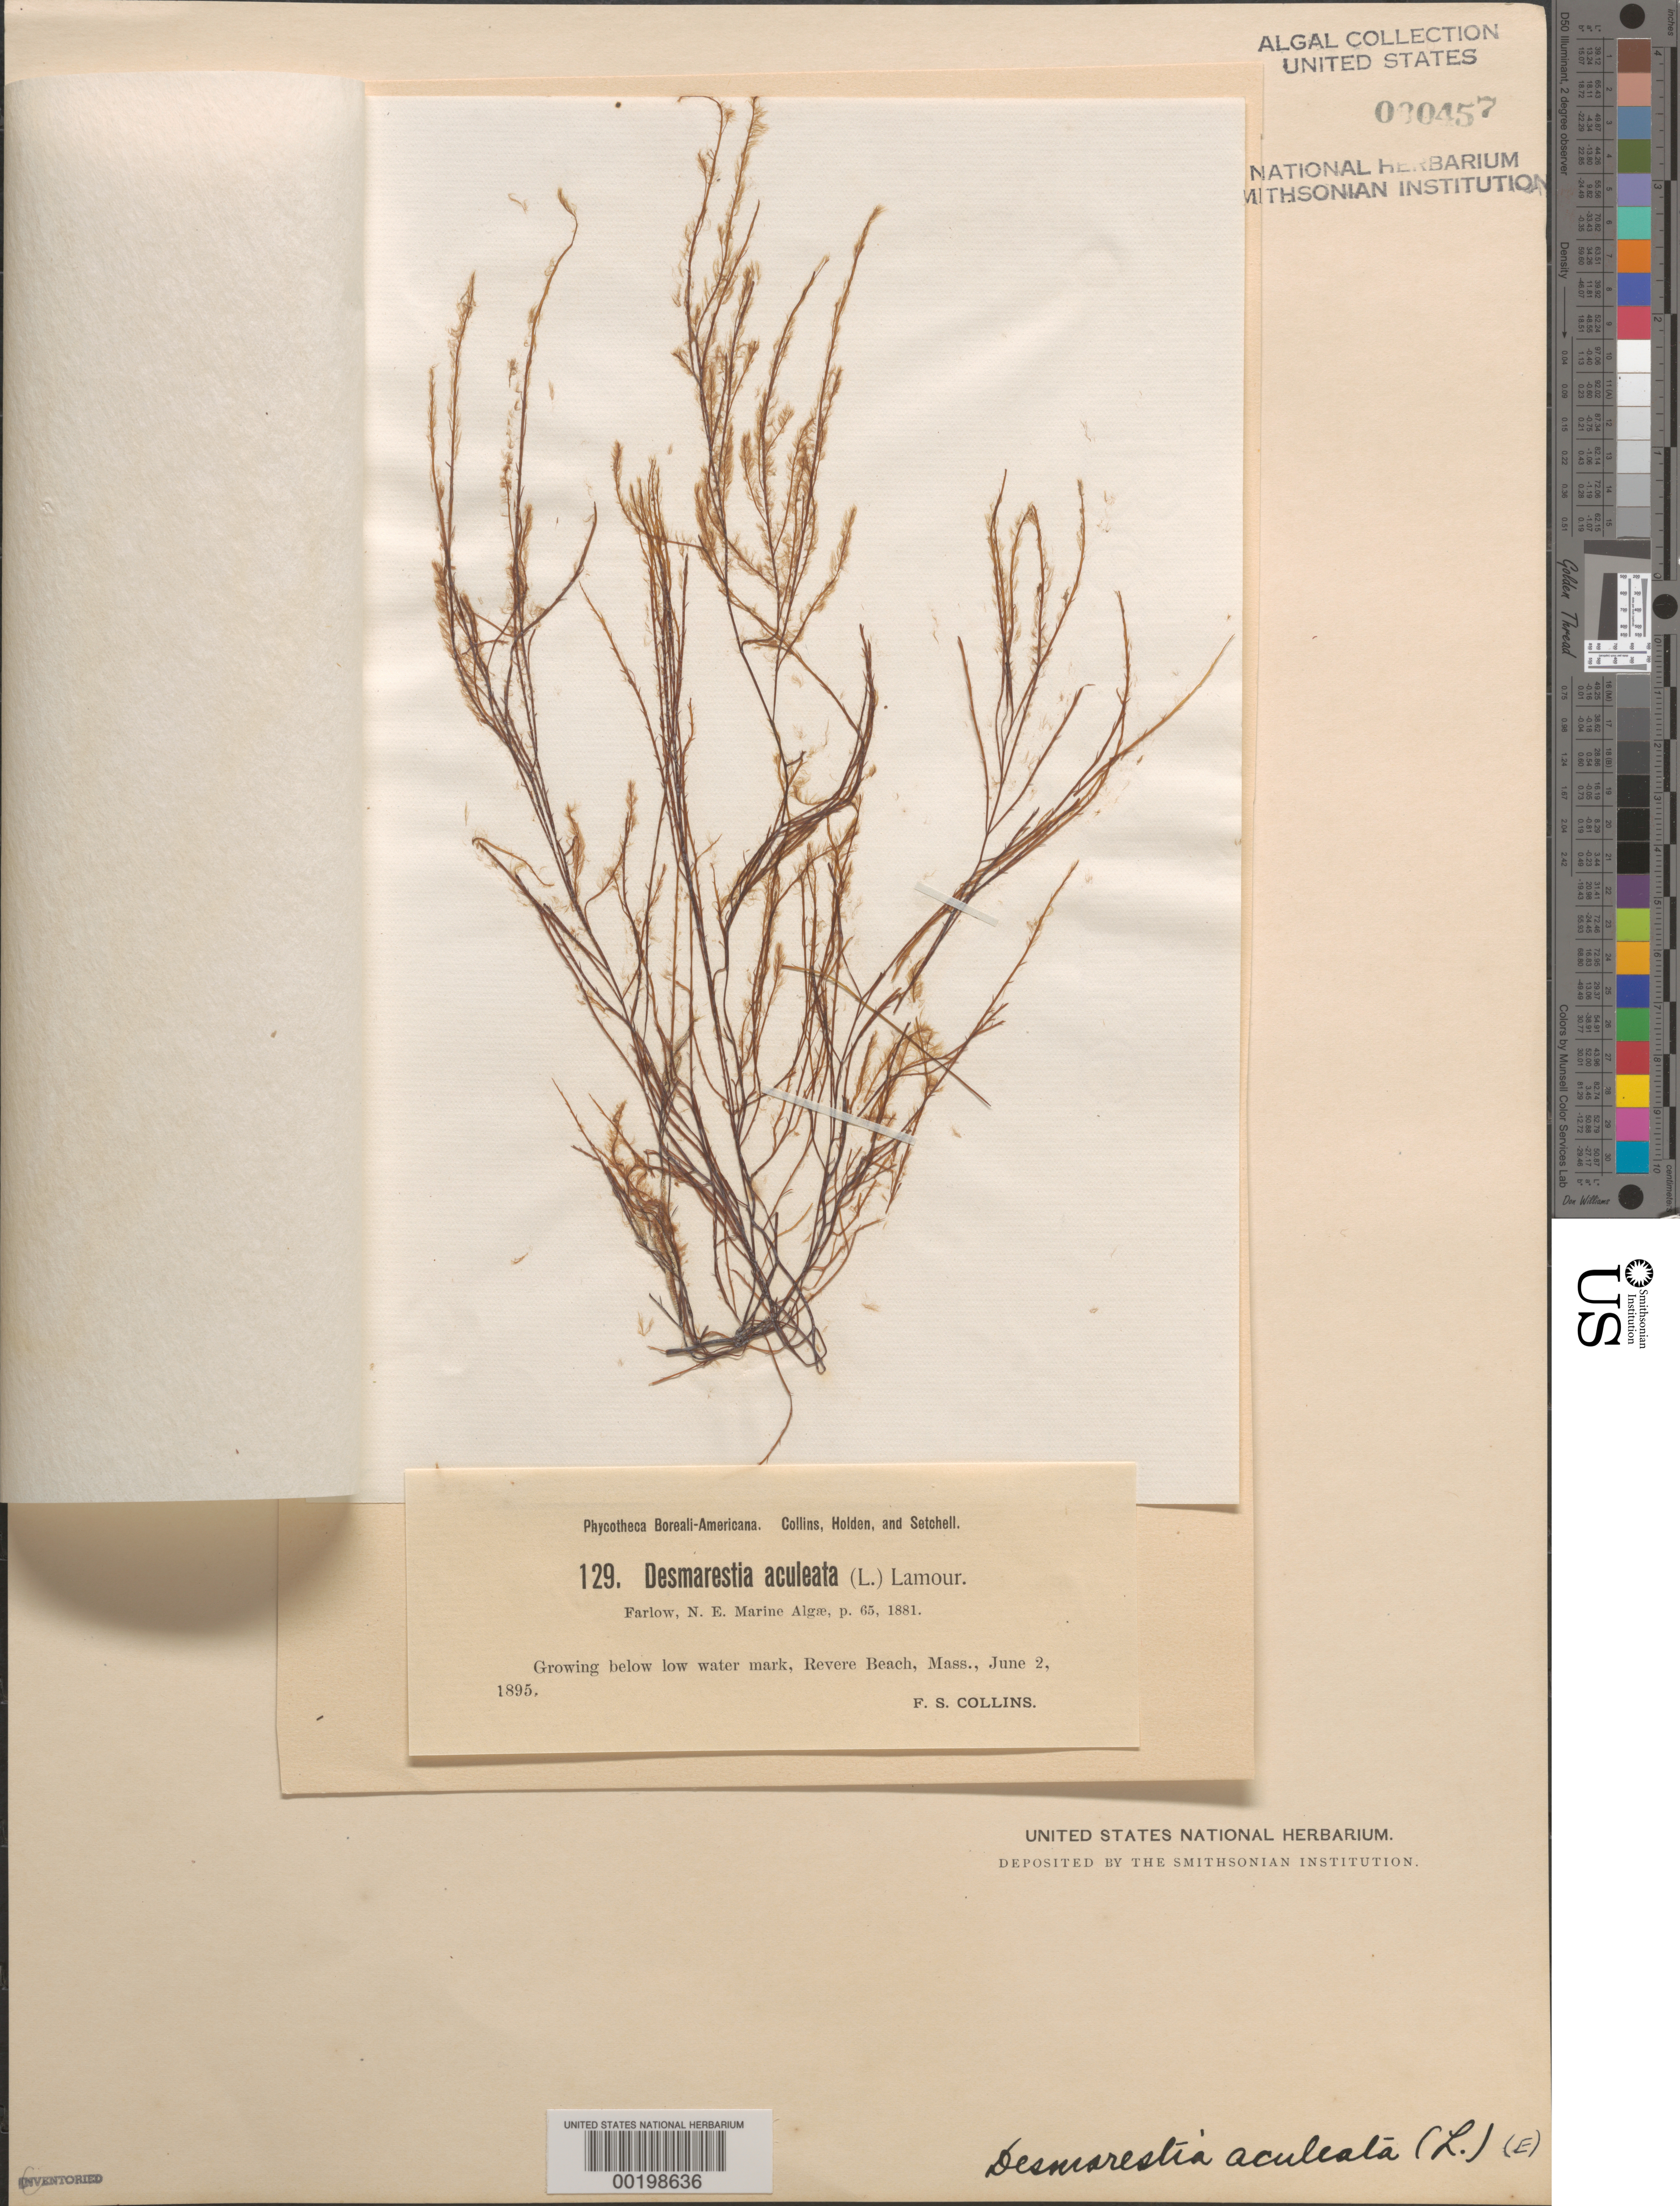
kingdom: Chromista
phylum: Ochrophyta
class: Phaeophyceae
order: Desmarestiales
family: Desmarestiaceae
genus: Desmarestia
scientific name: Desmarestia aculeata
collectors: F. Collins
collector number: PB-A 129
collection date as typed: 02 Jun 1895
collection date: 1895-06-02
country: United States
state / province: Massachusetts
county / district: Suffolk County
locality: Revere Beach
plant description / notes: Collins, Holden & Setchell, Phycotheca Boreali-Americana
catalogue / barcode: US 457